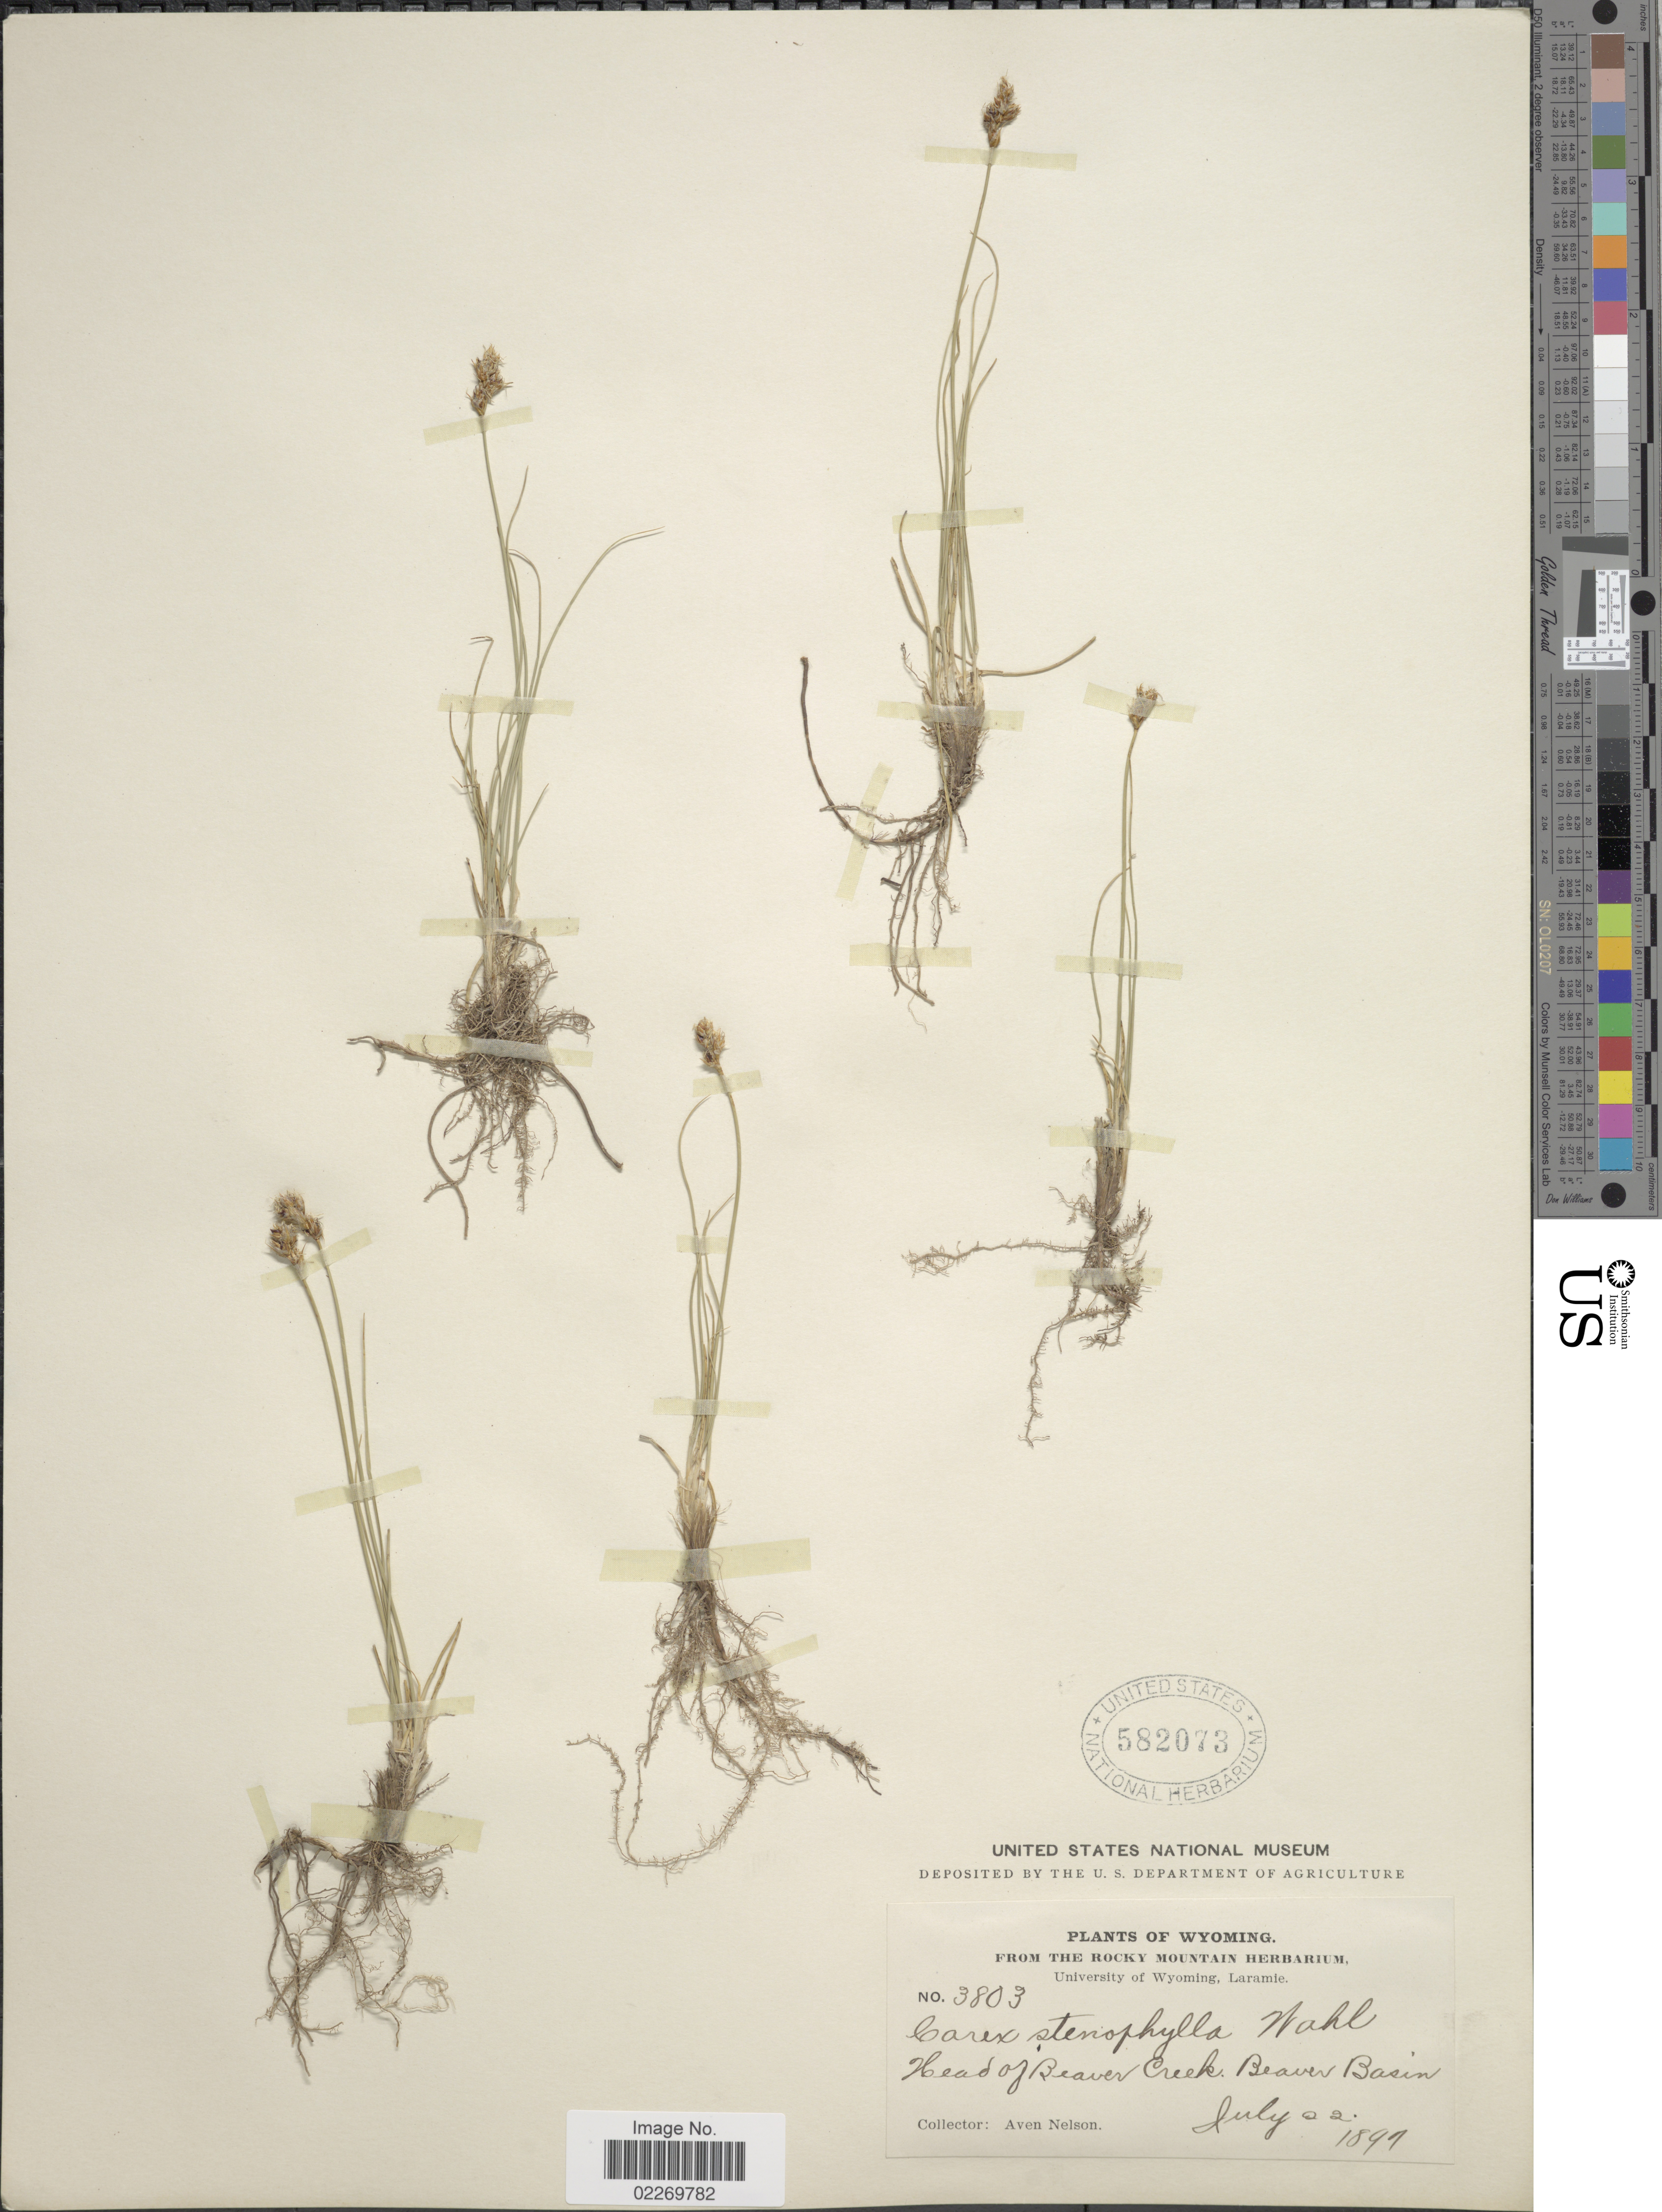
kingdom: Plantae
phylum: Tracheophyta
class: Liliopsida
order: Poales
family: Cyperaceae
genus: Carex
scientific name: Carex eleocharis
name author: L.H. Bailey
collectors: A. Nelson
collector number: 3803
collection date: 1897-07-22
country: United States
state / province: Wyoming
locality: Head of Beaver Creek, Beaver Basin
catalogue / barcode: US 582073